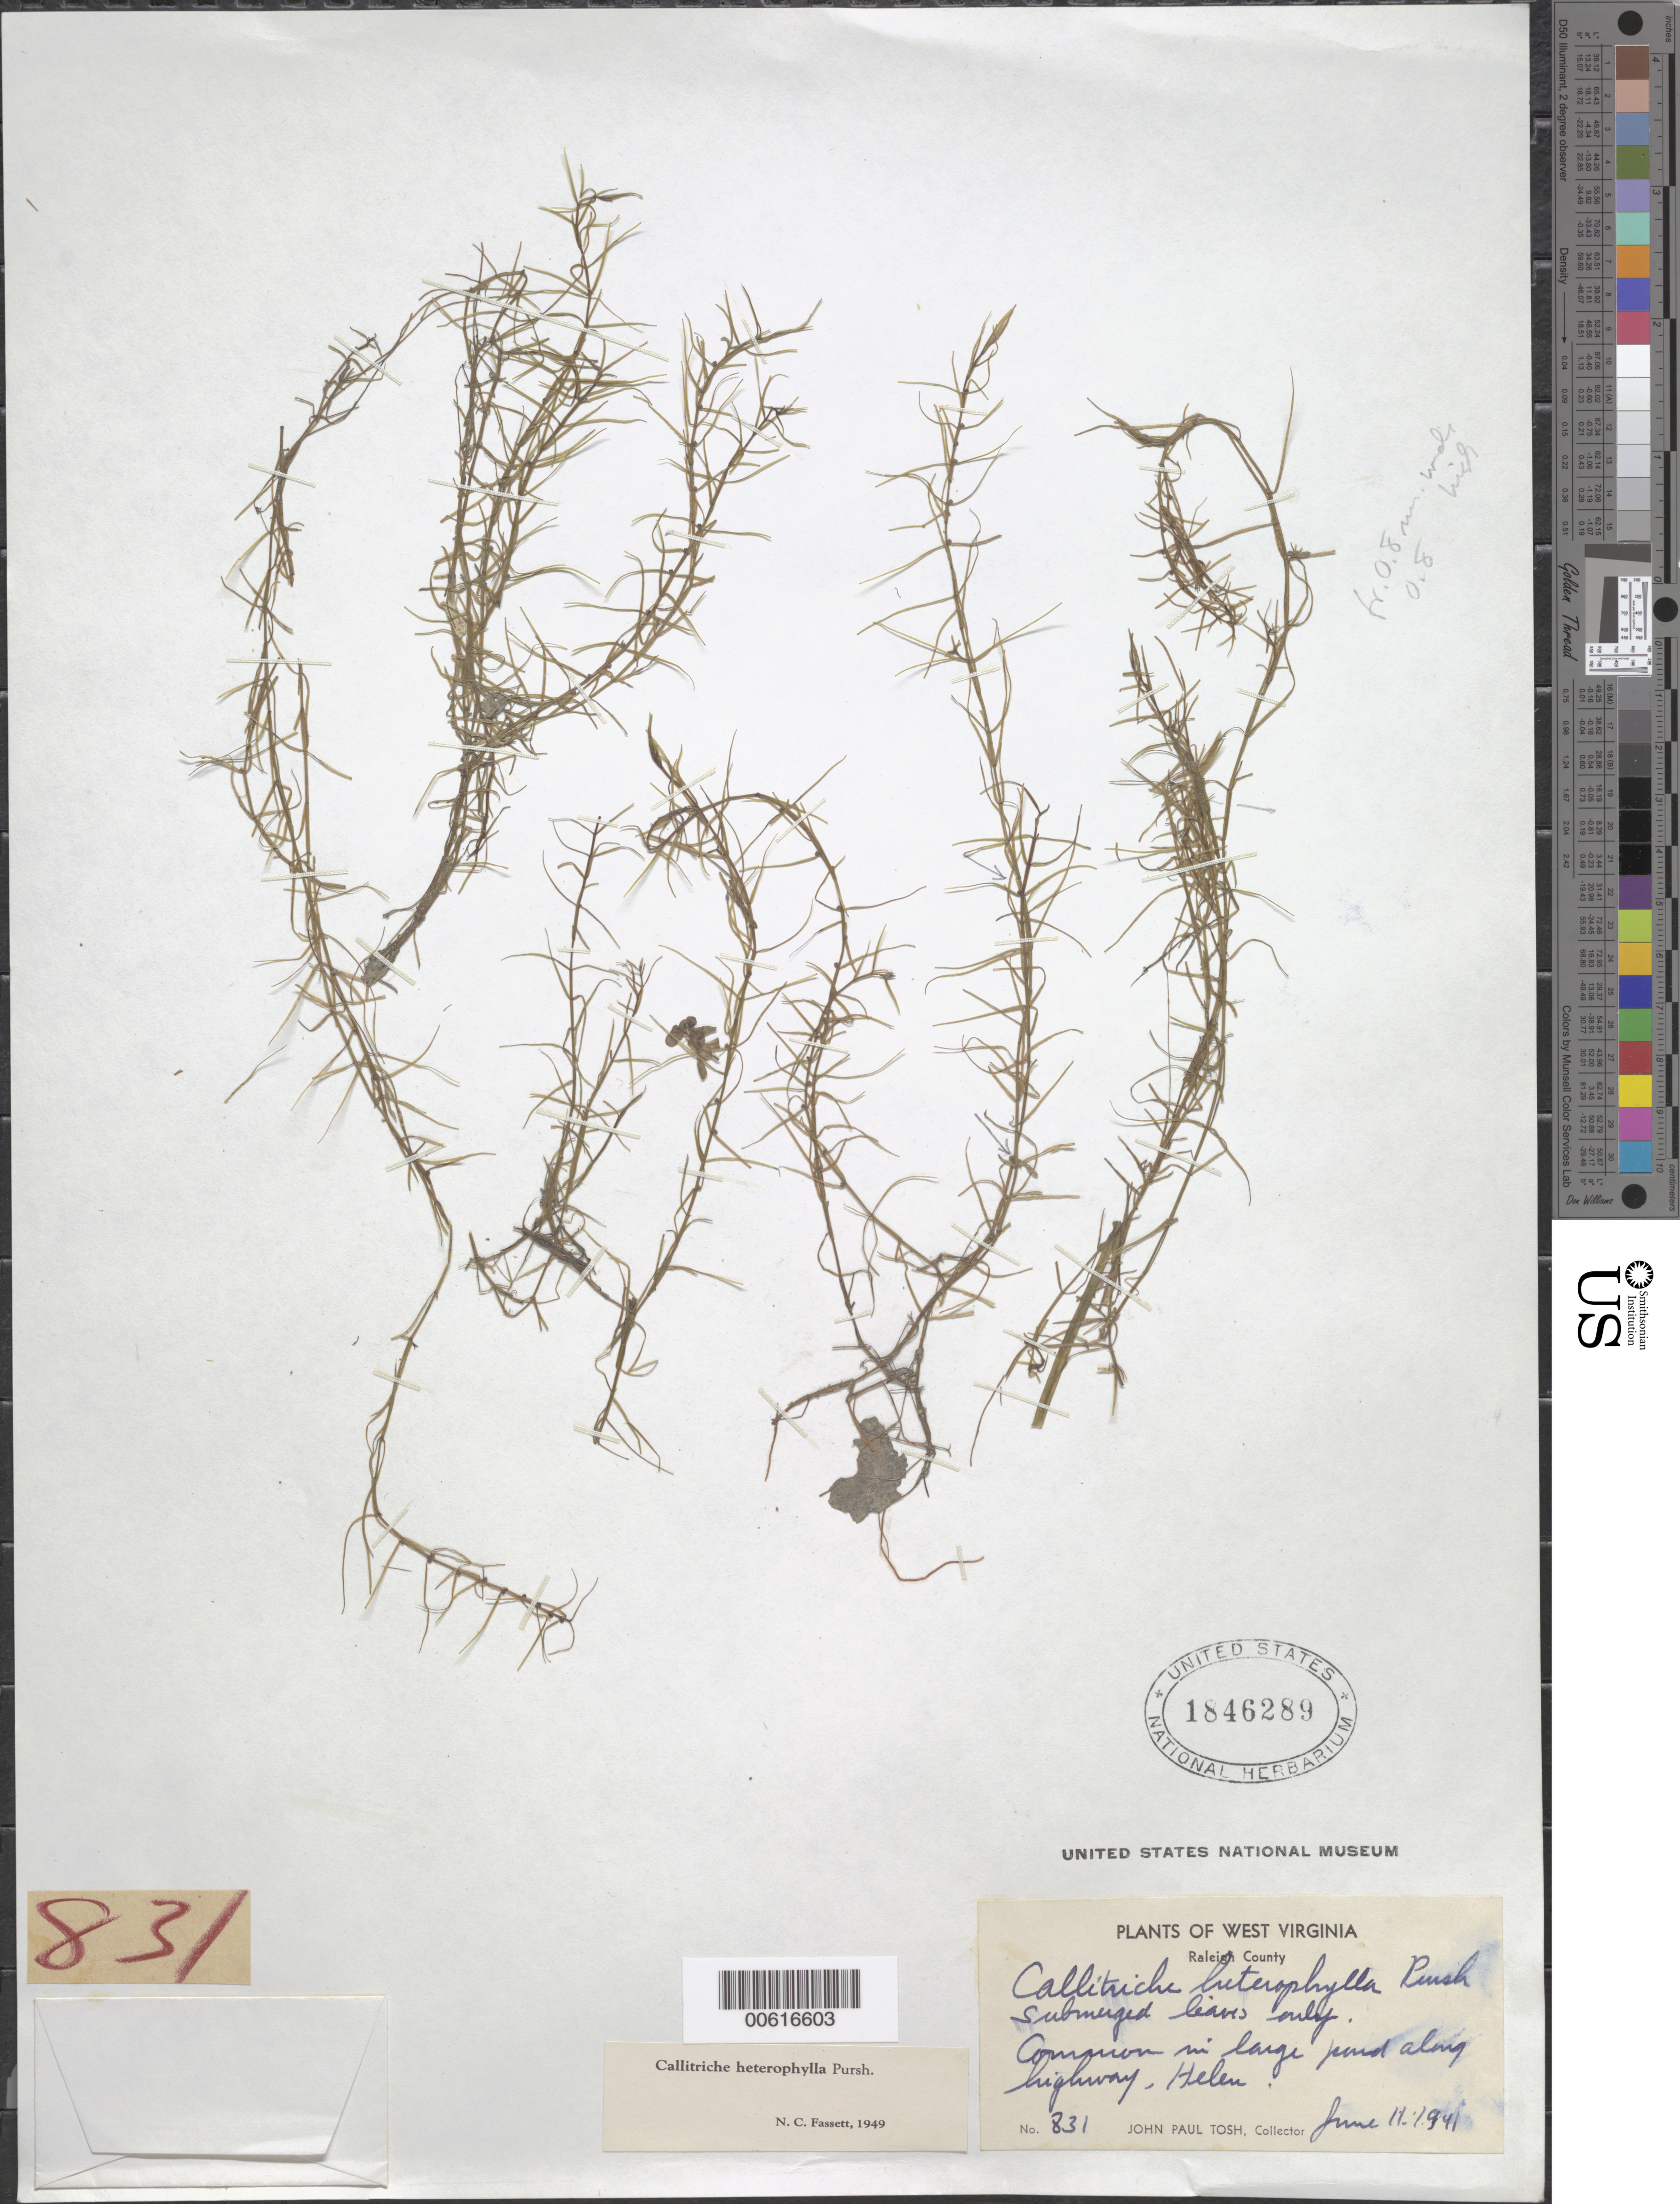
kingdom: Plantae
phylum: Tracheophyta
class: Magnoliopsida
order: Lamiales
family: Plantaginaceae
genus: Callitriche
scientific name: Callitriche heterophylla Pursh emend. Darby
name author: Pursh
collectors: J. Tosh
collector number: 831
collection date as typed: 11 Jun 1941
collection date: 1941-06-11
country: United States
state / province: West Virginia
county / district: Raleigh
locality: Along highway, Helen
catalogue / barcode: US 1846289